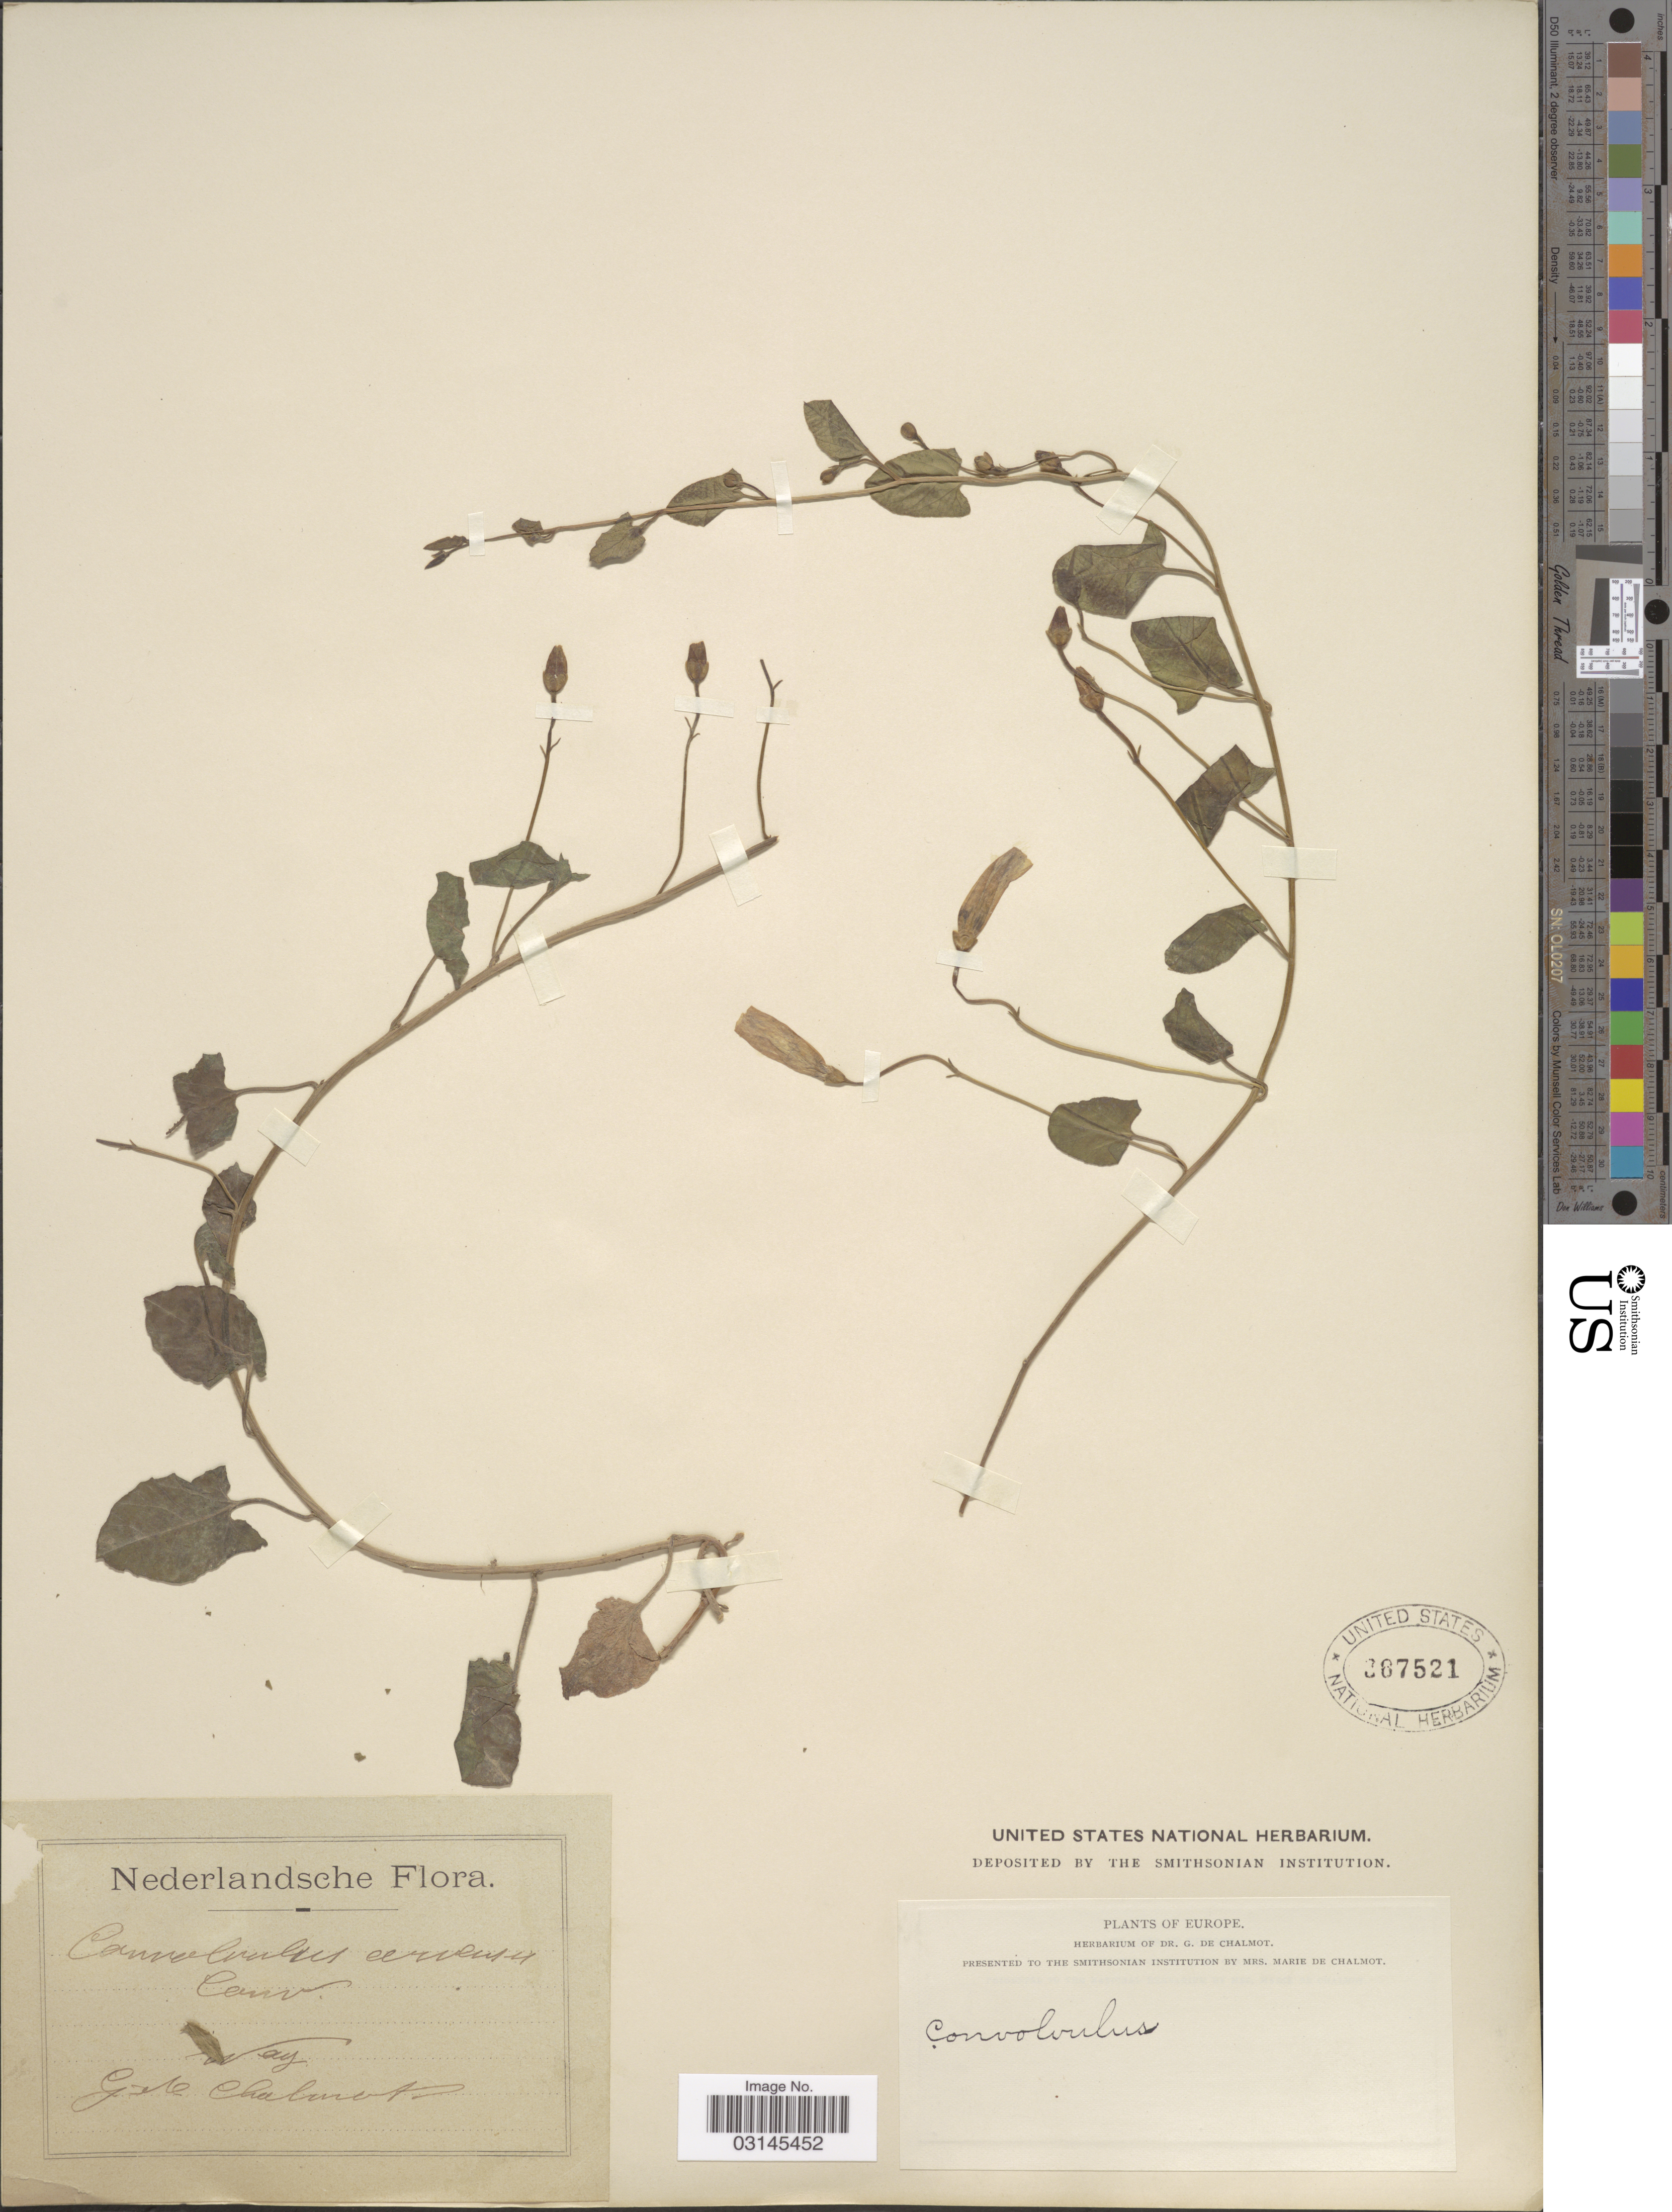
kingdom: Plantae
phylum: Tracheophyta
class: Magnoliopsida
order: Solanales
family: Convolvulaceae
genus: Convolvulus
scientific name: Convolvulus arvensis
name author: L.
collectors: G. de Chalmot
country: Netherlands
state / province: Gelderland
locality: Wag.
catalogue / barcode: US 367521